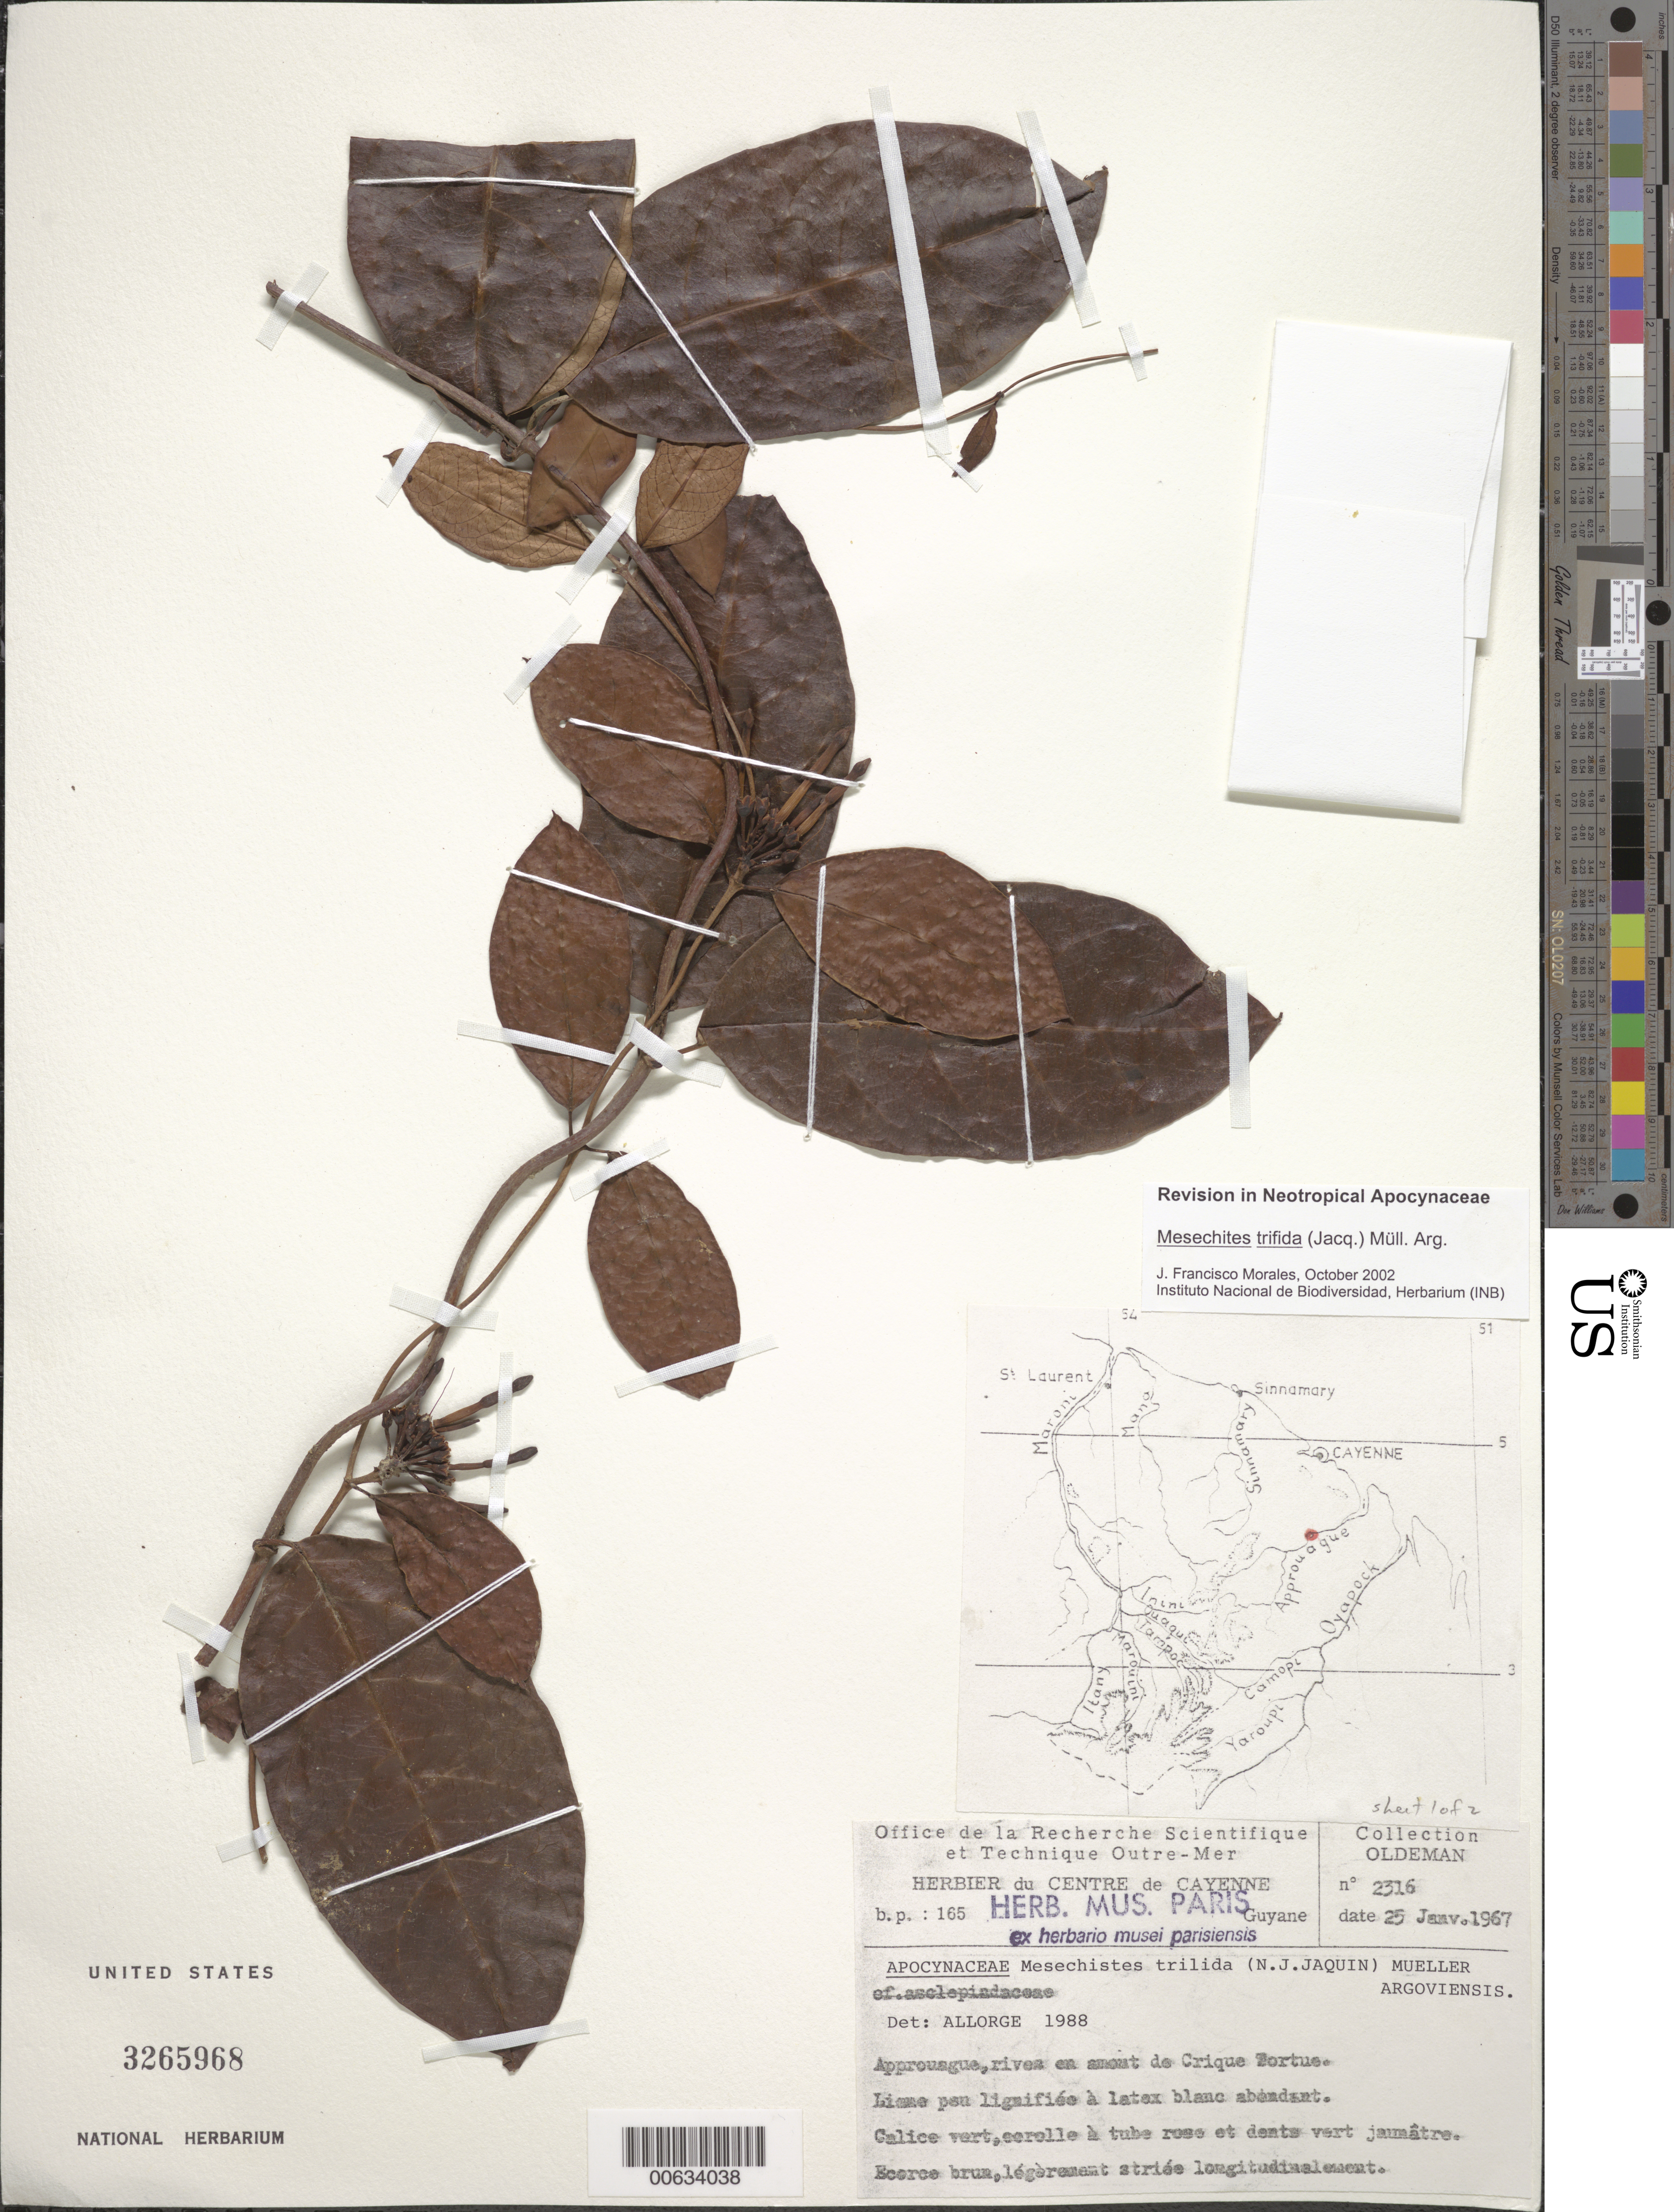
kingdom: Plantae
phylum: Tracheophyta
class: Magnoliopsida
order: Gentianales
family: Apocynaceae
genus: Mesechites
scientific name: Mesechites trifidus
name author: (Jacq.) Müll. Arg.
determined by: Morales, J. F.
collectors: R. Oldeman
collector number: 2316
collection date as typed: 25-Jan-67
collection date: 1967-01-25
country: French Guiana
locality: Approuague, rives en amont de Crique Tortue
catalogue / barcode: US 3265968